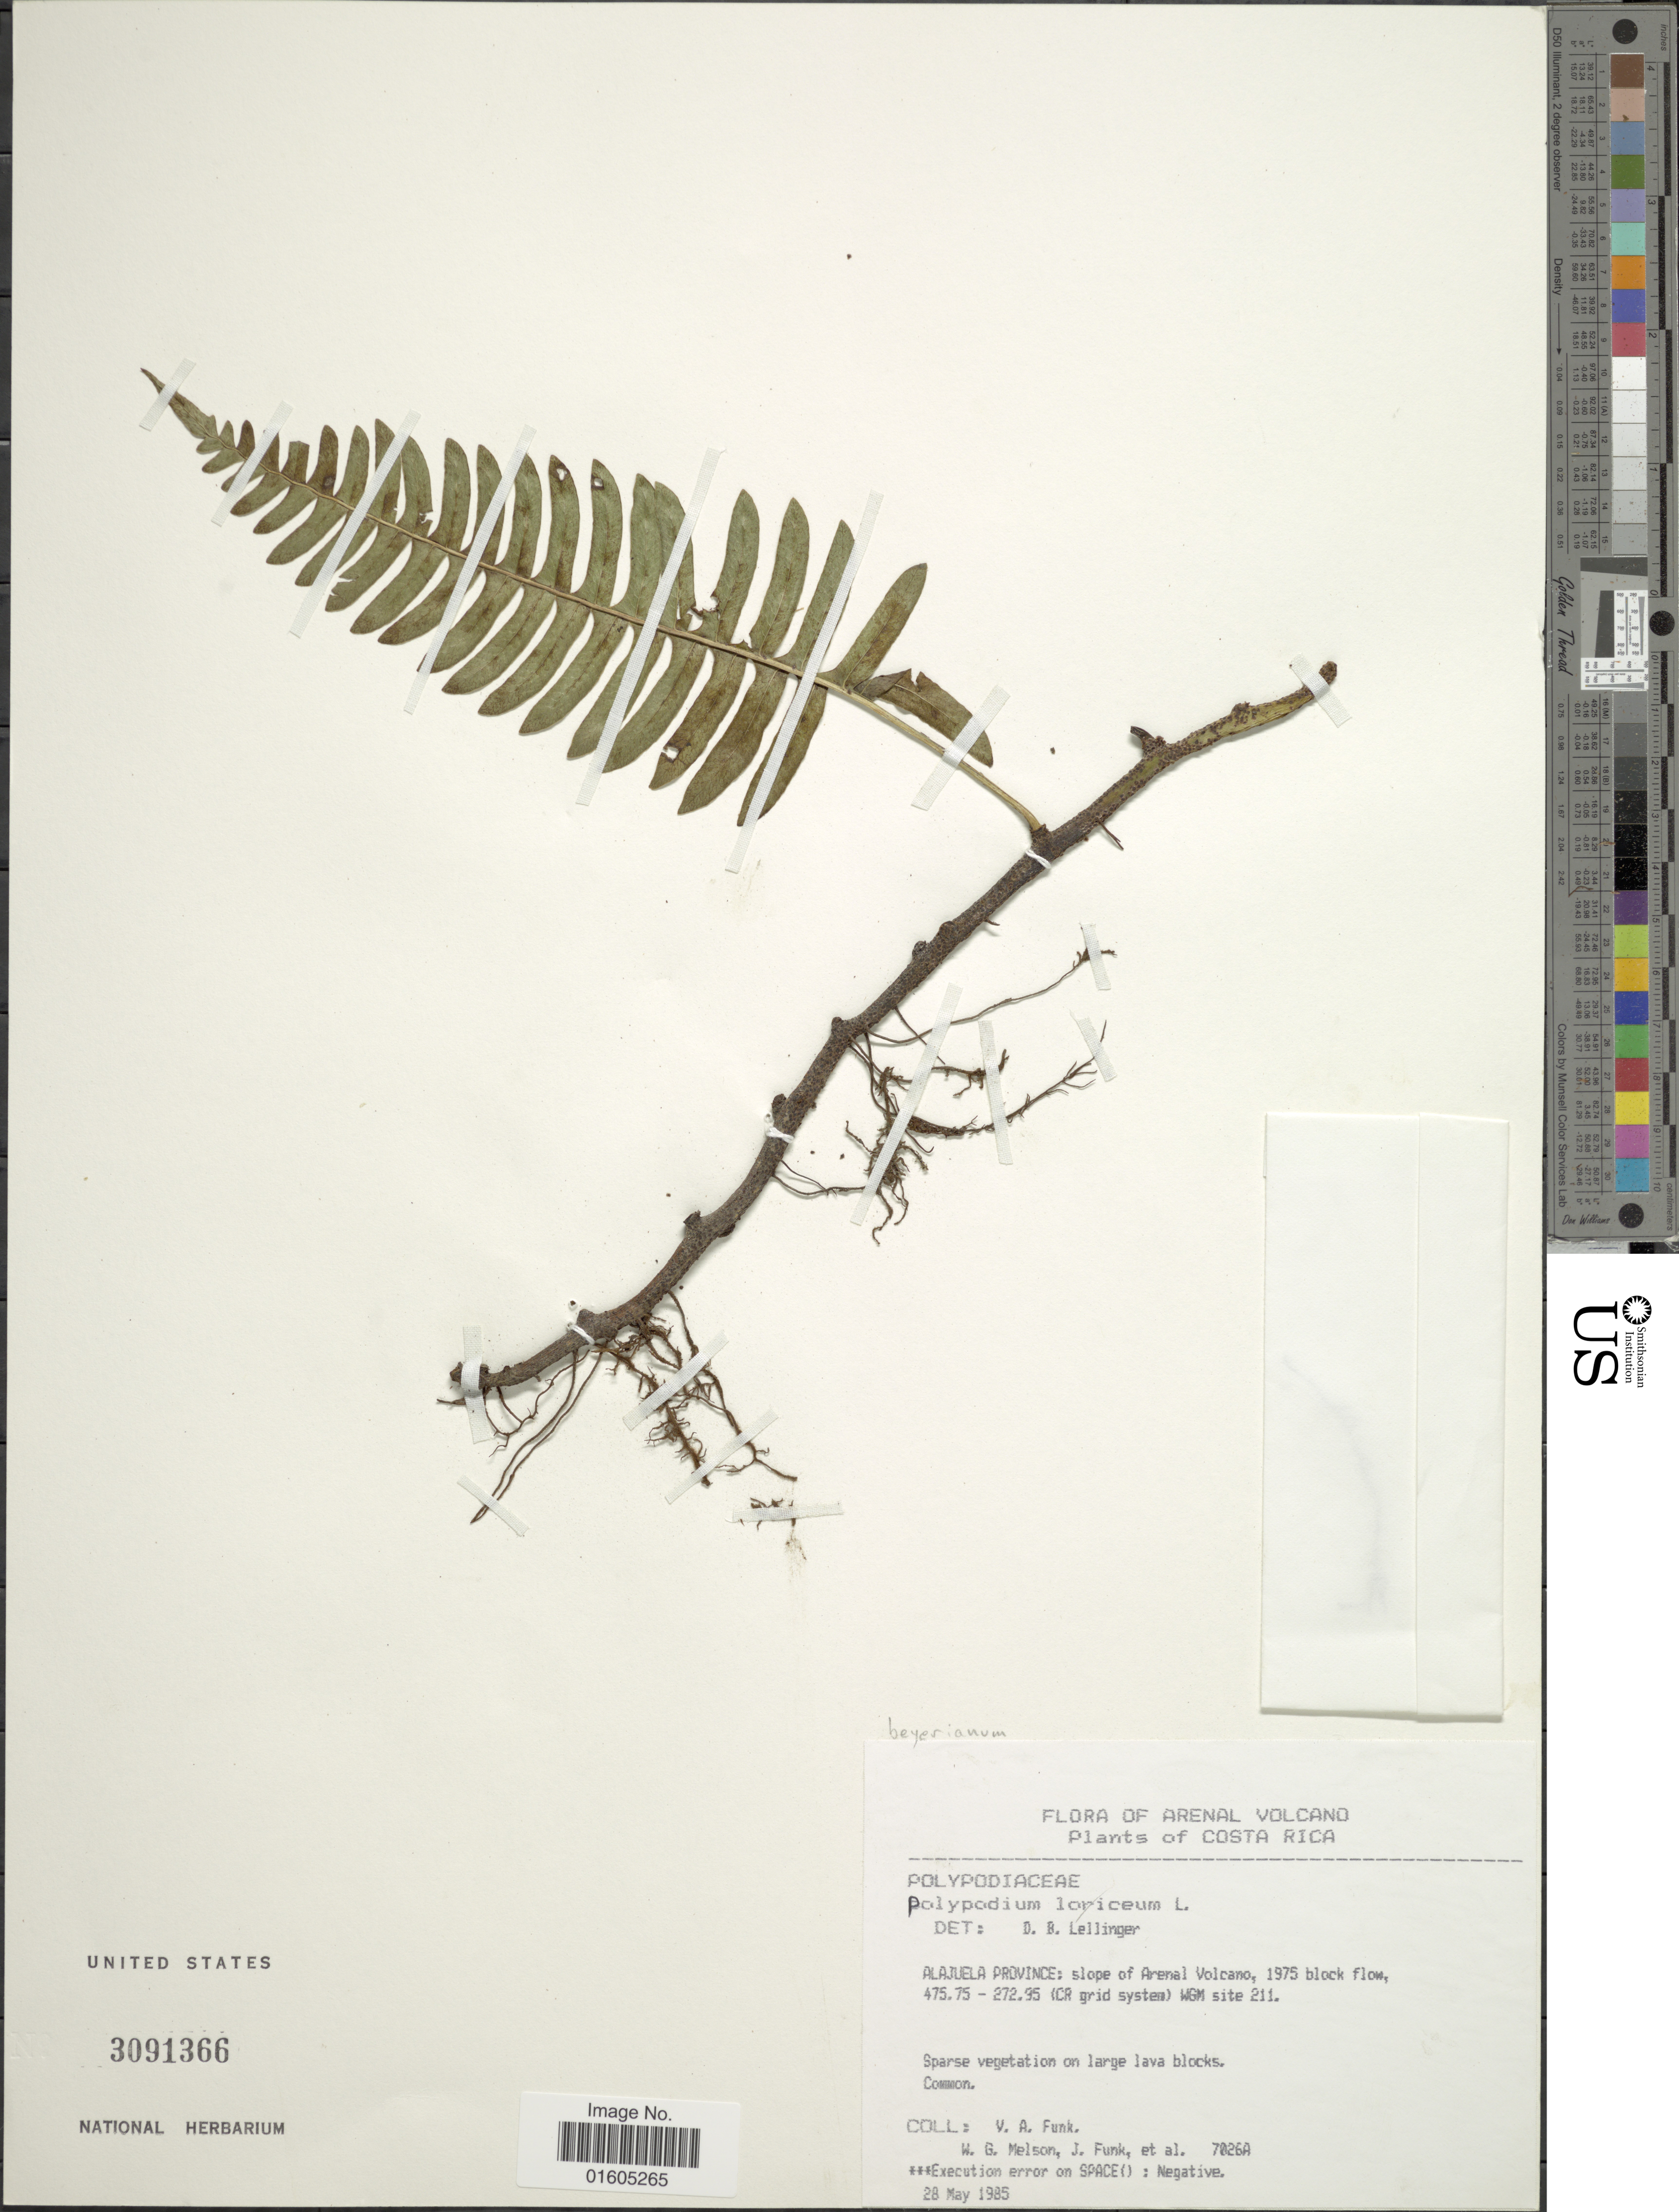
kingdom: Plantae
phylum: Tracheophyta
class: Polypodiopsida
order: Polypodiales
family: Polypodiaceae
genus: Serpocaulon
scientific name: Serpocaulon loriceum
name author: (L.) A.R. Sm.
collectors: V. Funk, W. Melson, J. Funk & et al.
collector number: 7026A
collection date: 1985-05-28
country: Costa Rica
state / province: Alajuela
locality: Costa Rica. Alajuela Province: slope of Arenal Voclano, 1975 block flow 475.75-272.95 (CR grid system) WGM site 211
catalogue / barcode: US 3091366